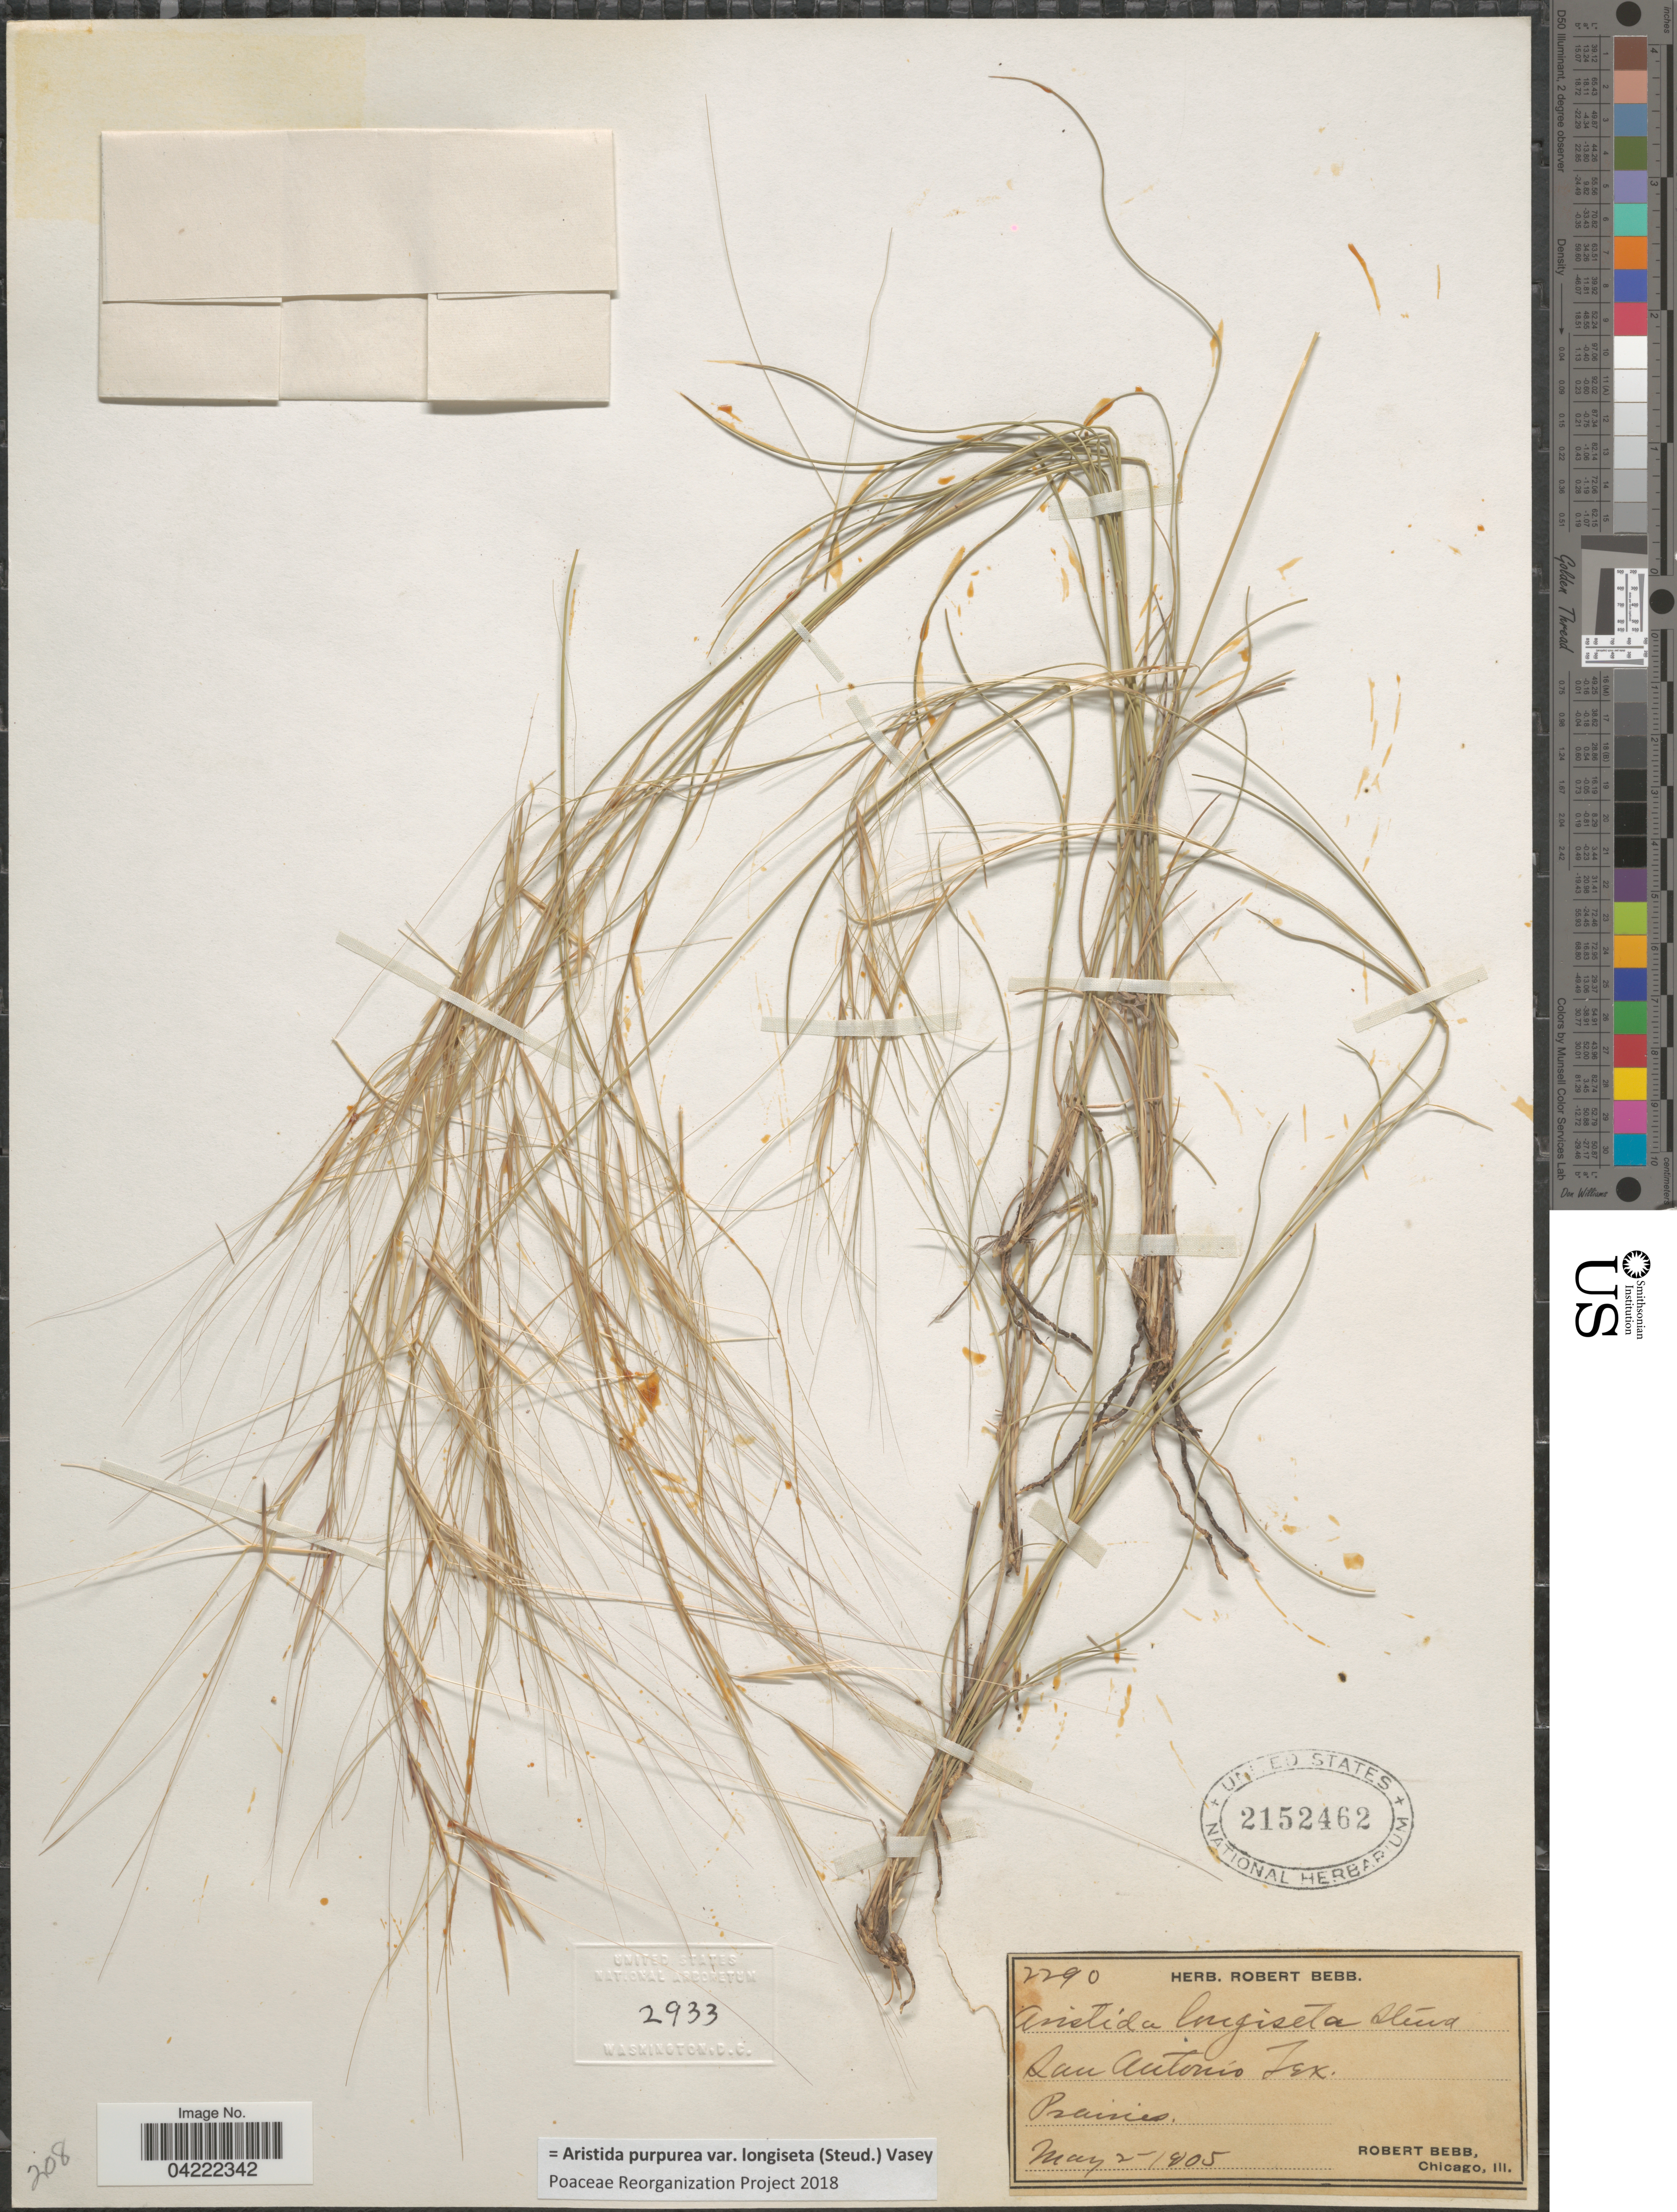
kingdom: Plantae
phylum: Tracheophyta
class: Liliopsida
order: Poales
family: Poaceae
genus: Aristida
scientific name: Aristida purpurea var. longiseta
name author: (Steud.) Vasey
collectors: R. Bebb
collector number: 2290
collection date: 1905-05-02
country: United States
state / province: Texas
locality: San Antonio.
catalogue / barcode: US 2152462